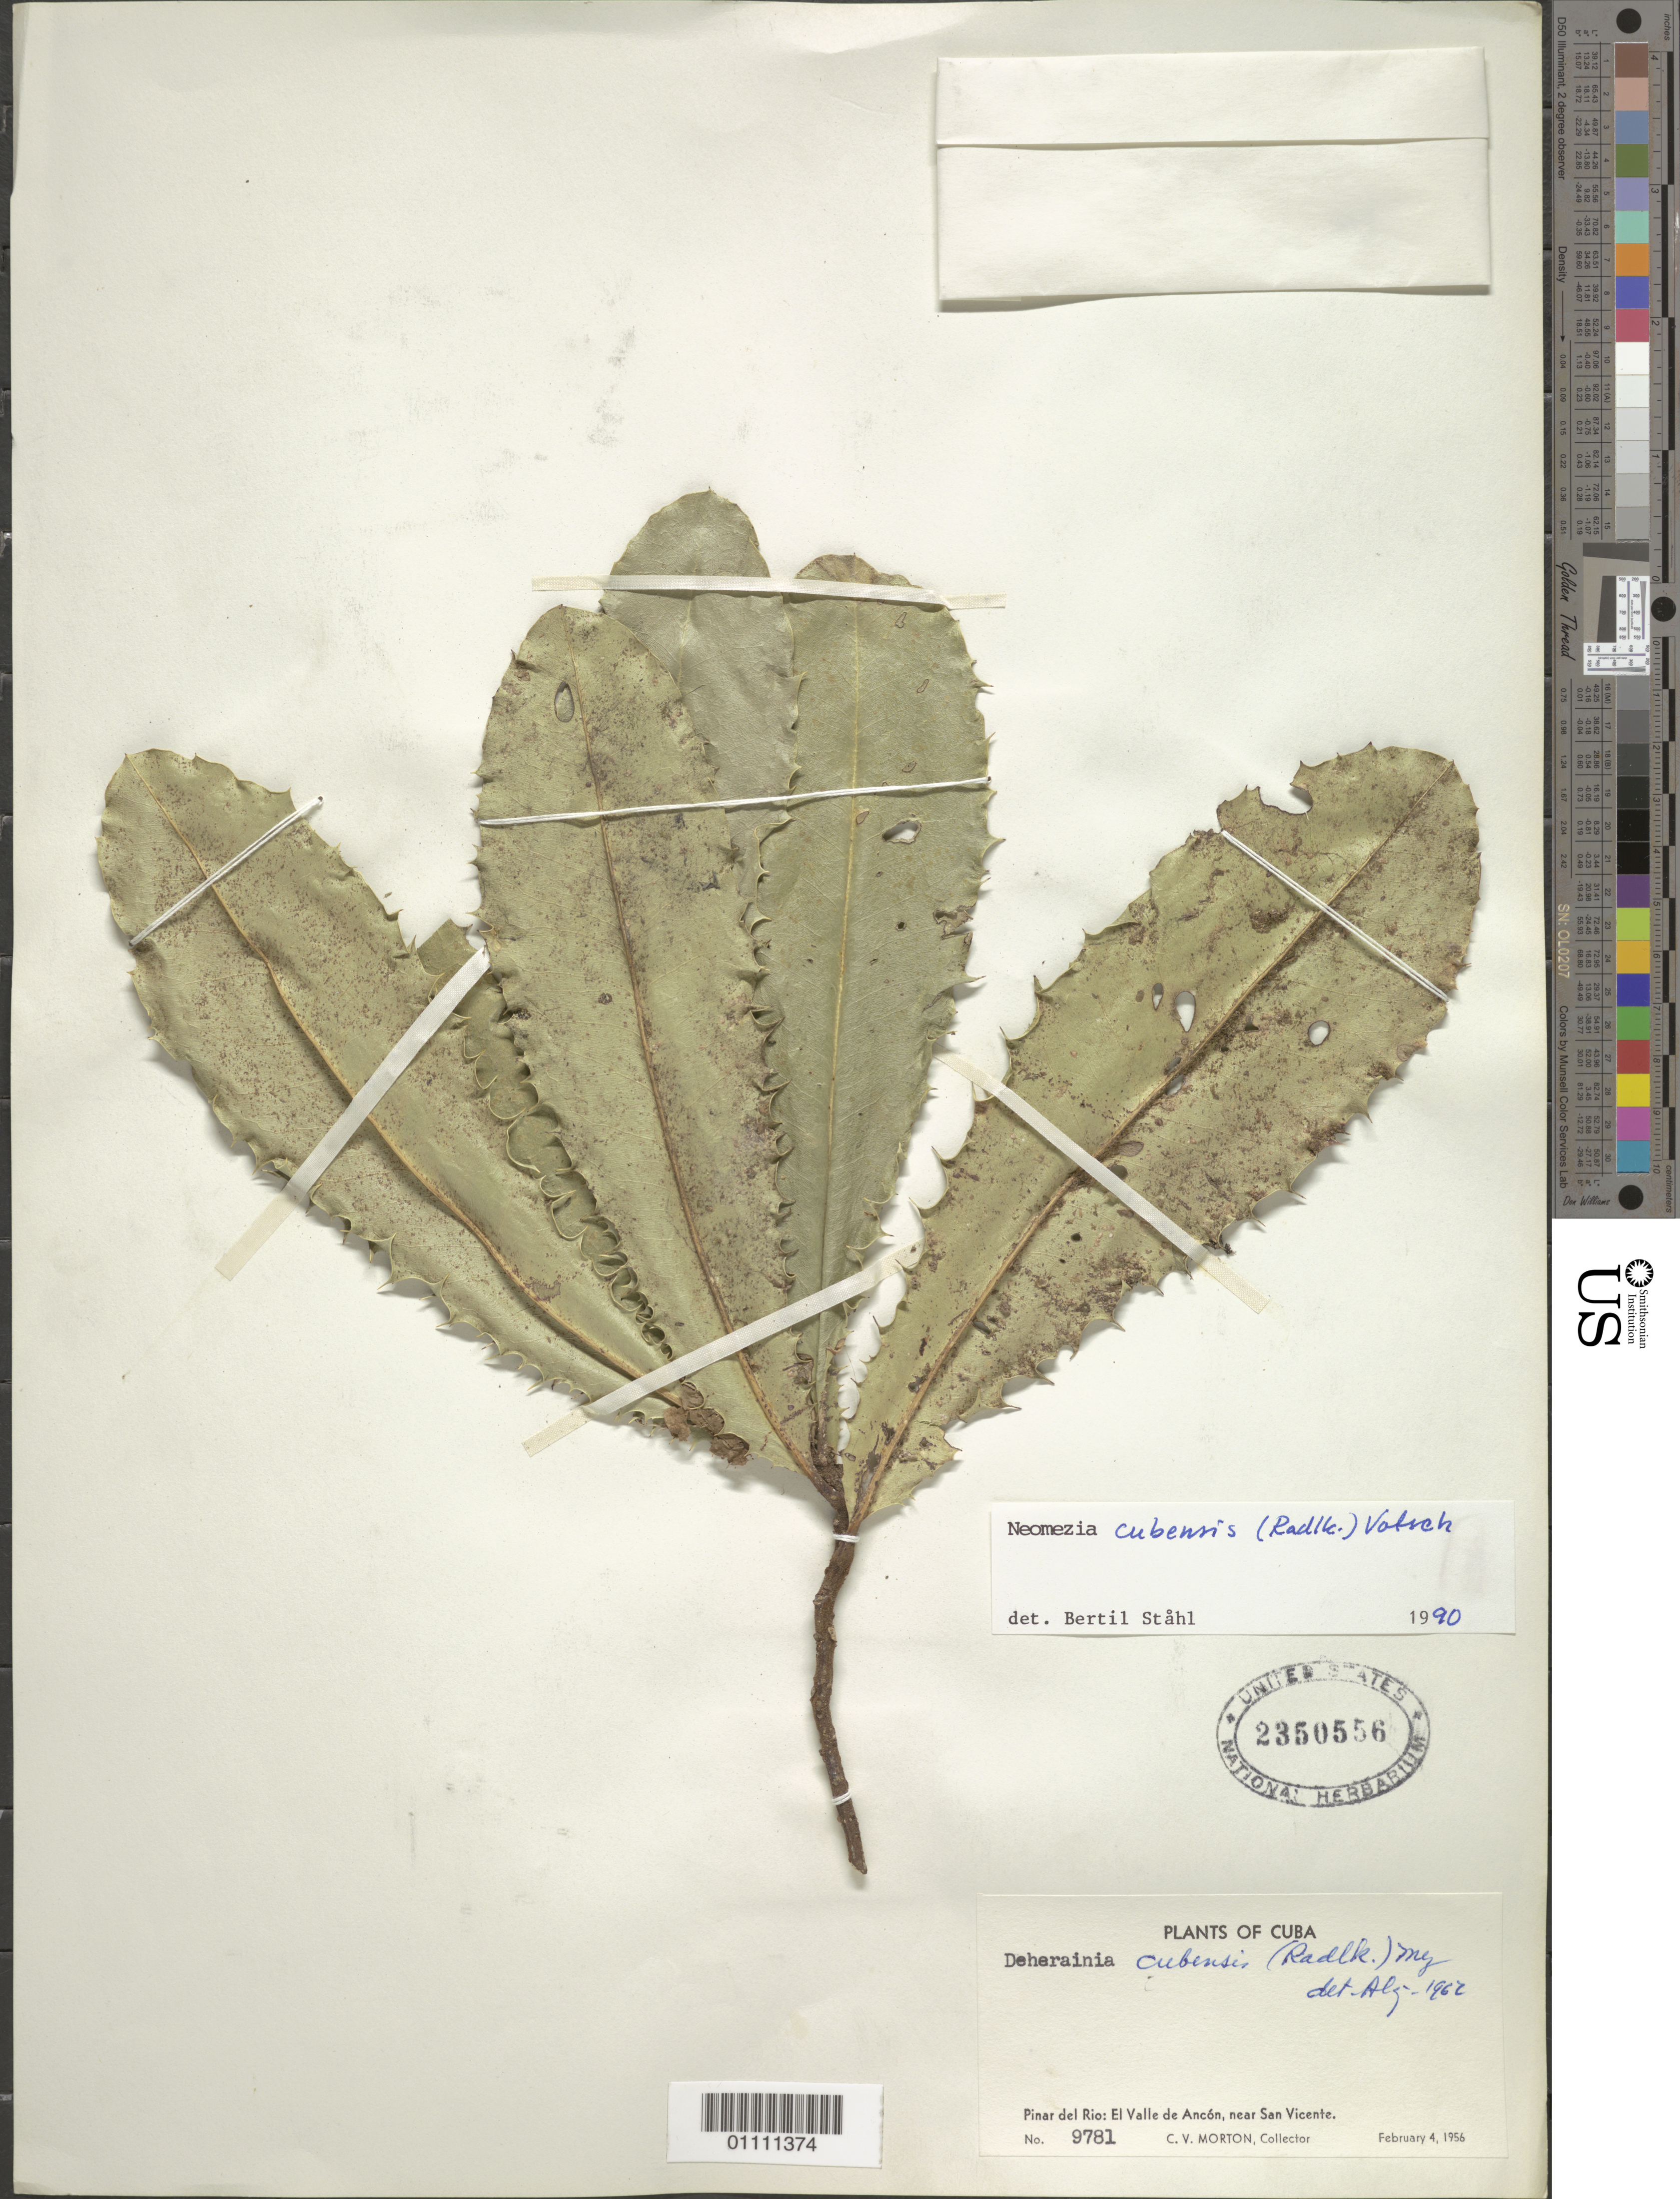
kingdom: Plantae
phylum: Tracheophyta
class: Magnoliopsida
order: Ericales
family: Primulaceae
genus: Neomezia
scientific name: Neomezia cubensis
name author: (Radlk.) Votsch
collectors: C. V. Morton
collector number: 9781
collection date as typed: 04 Feb 1956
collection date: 1956-02-04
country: Cuba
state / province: Pinar del Rio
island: Cuba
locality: El Valle de Ancon, near San Vincente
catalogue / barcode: US 2350556